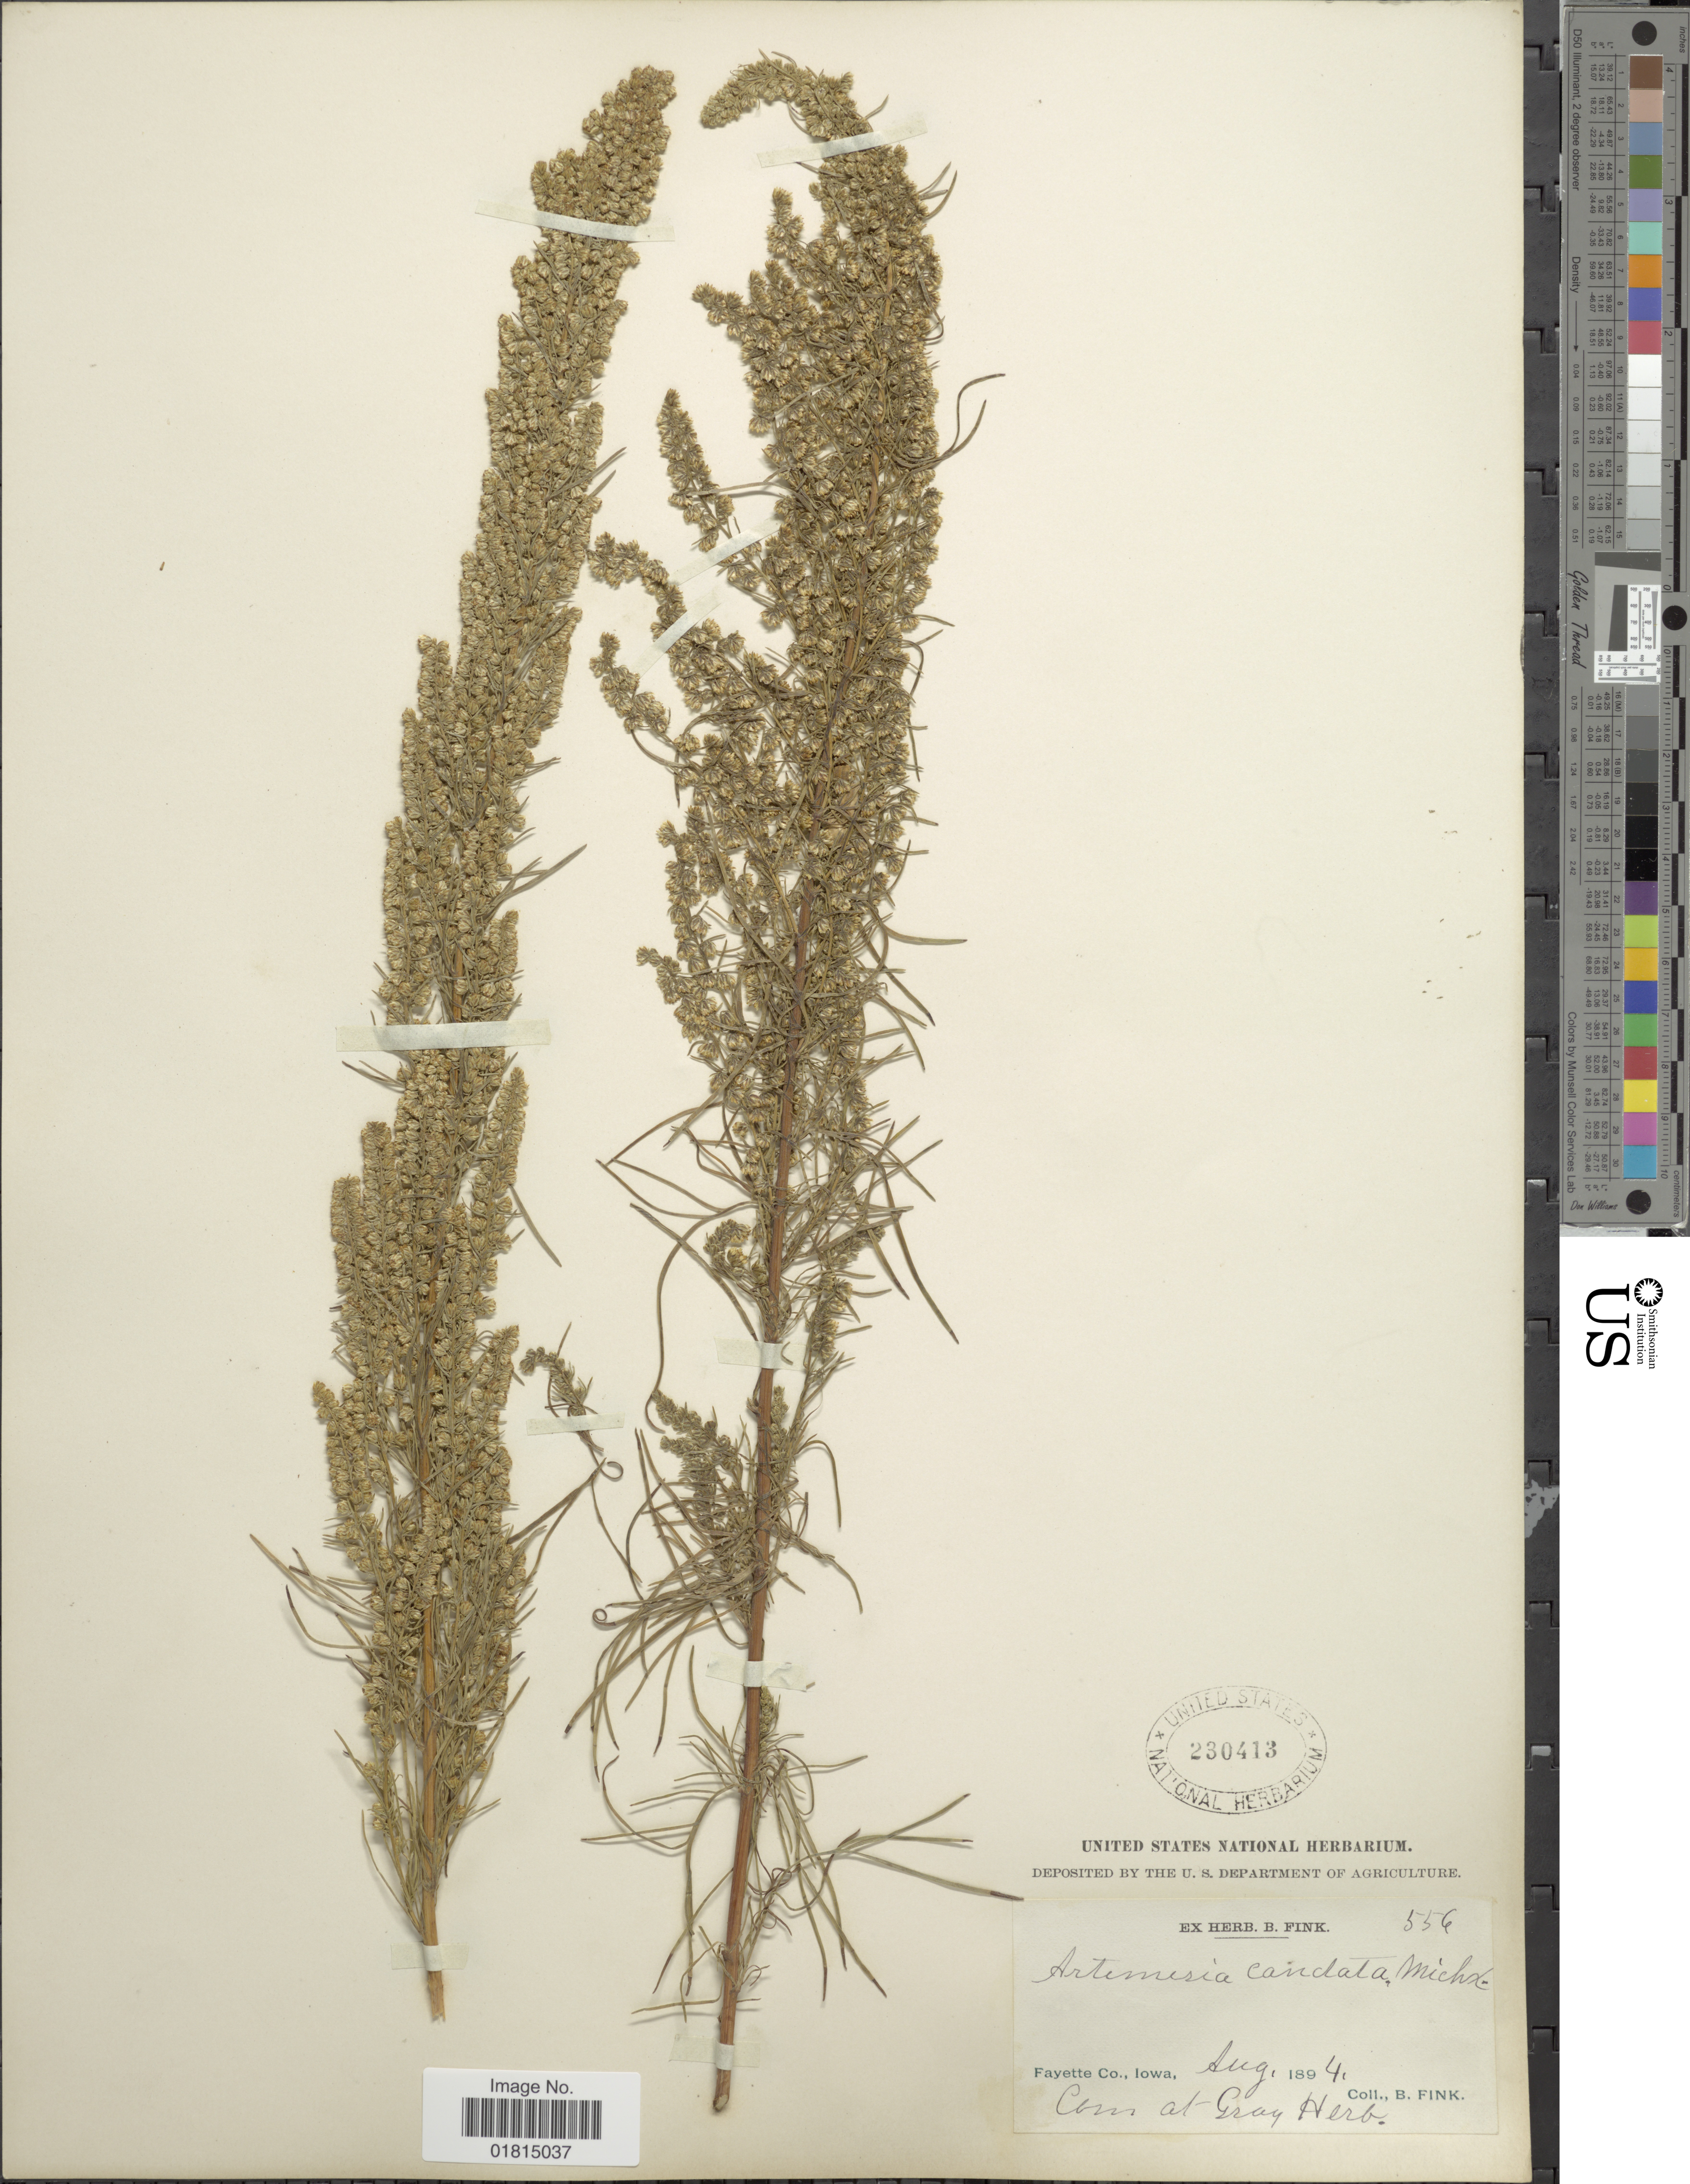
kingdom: Plantae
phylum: Tracheophyta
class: Magnoliopsida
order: Asterales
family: Asteraceae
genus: Artemisia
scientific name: Artemisia caudata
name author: Michx.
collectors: B. Fink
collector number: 556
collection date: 1894-08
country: United States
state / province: Iowa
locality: Fayette Co., Iowa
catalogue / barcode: US 230413